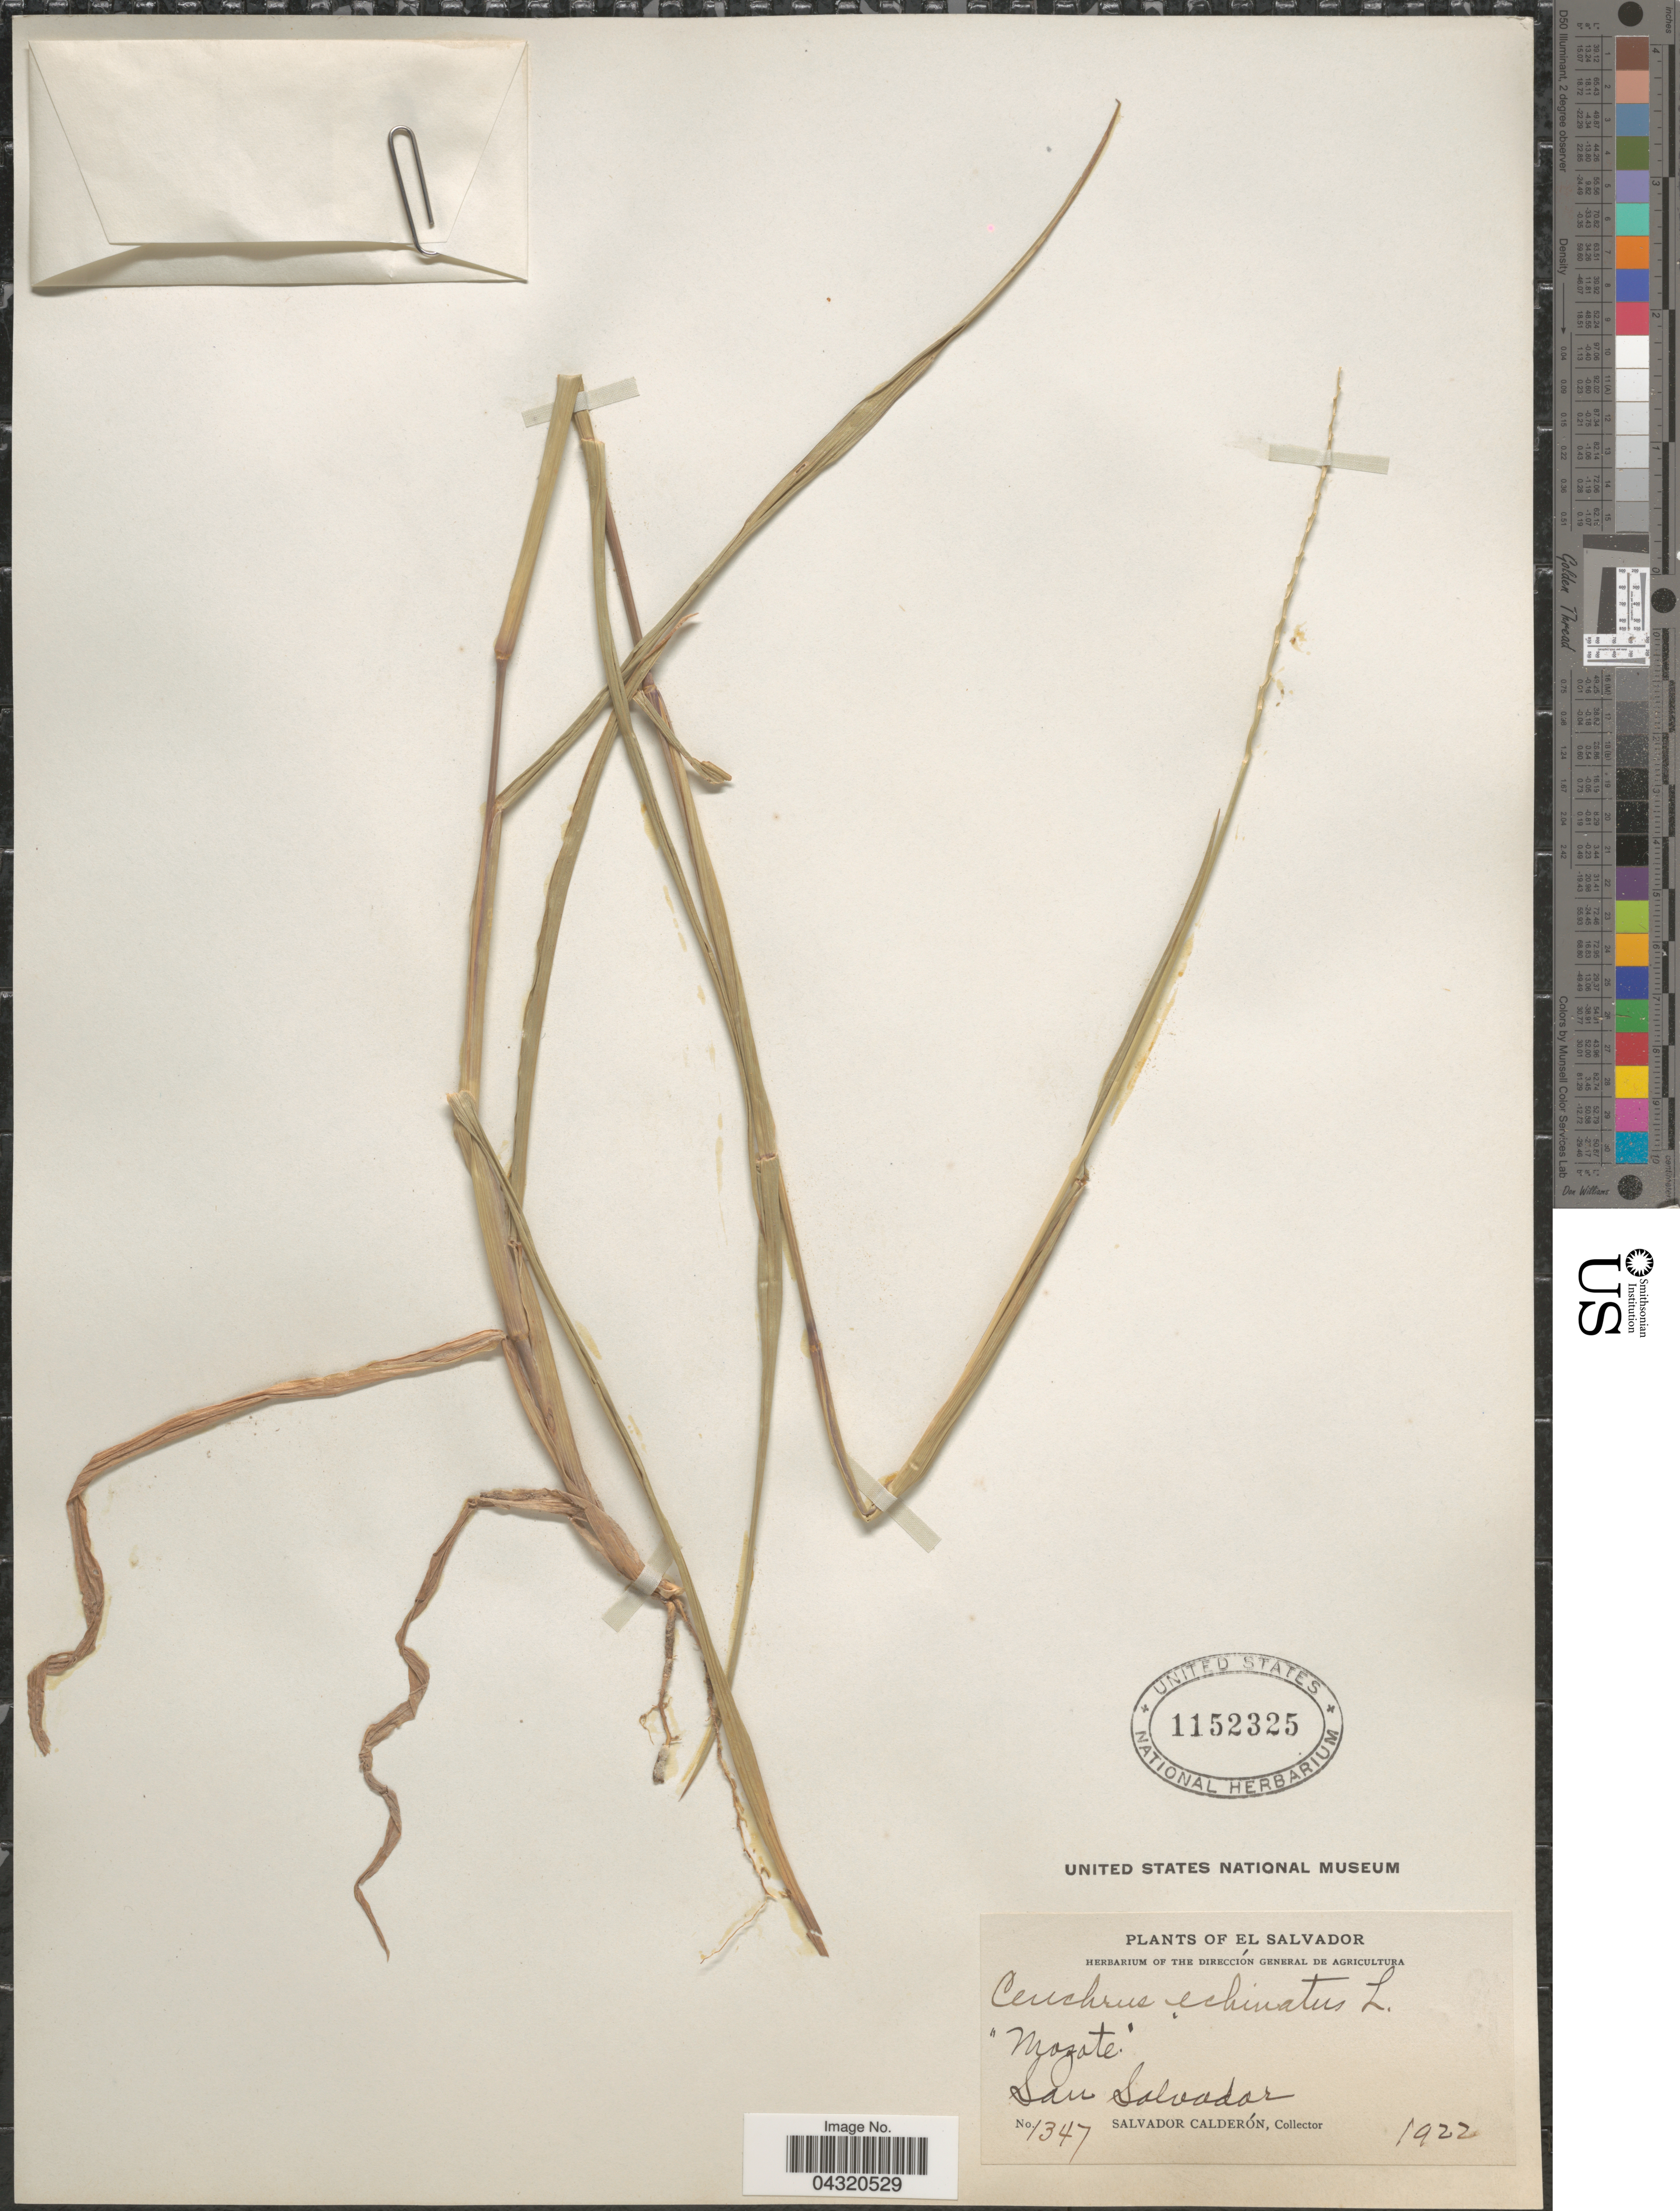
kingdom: Plantae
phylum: Tracheophyta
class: Liliopsida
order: Poales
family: Poaceae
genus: Cenchrus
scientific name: Cenchrus echinatus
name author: L.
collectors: S. Calderón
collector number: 1347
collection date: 1922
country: El Salvador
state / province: San Salvador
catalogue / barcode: US 1152325